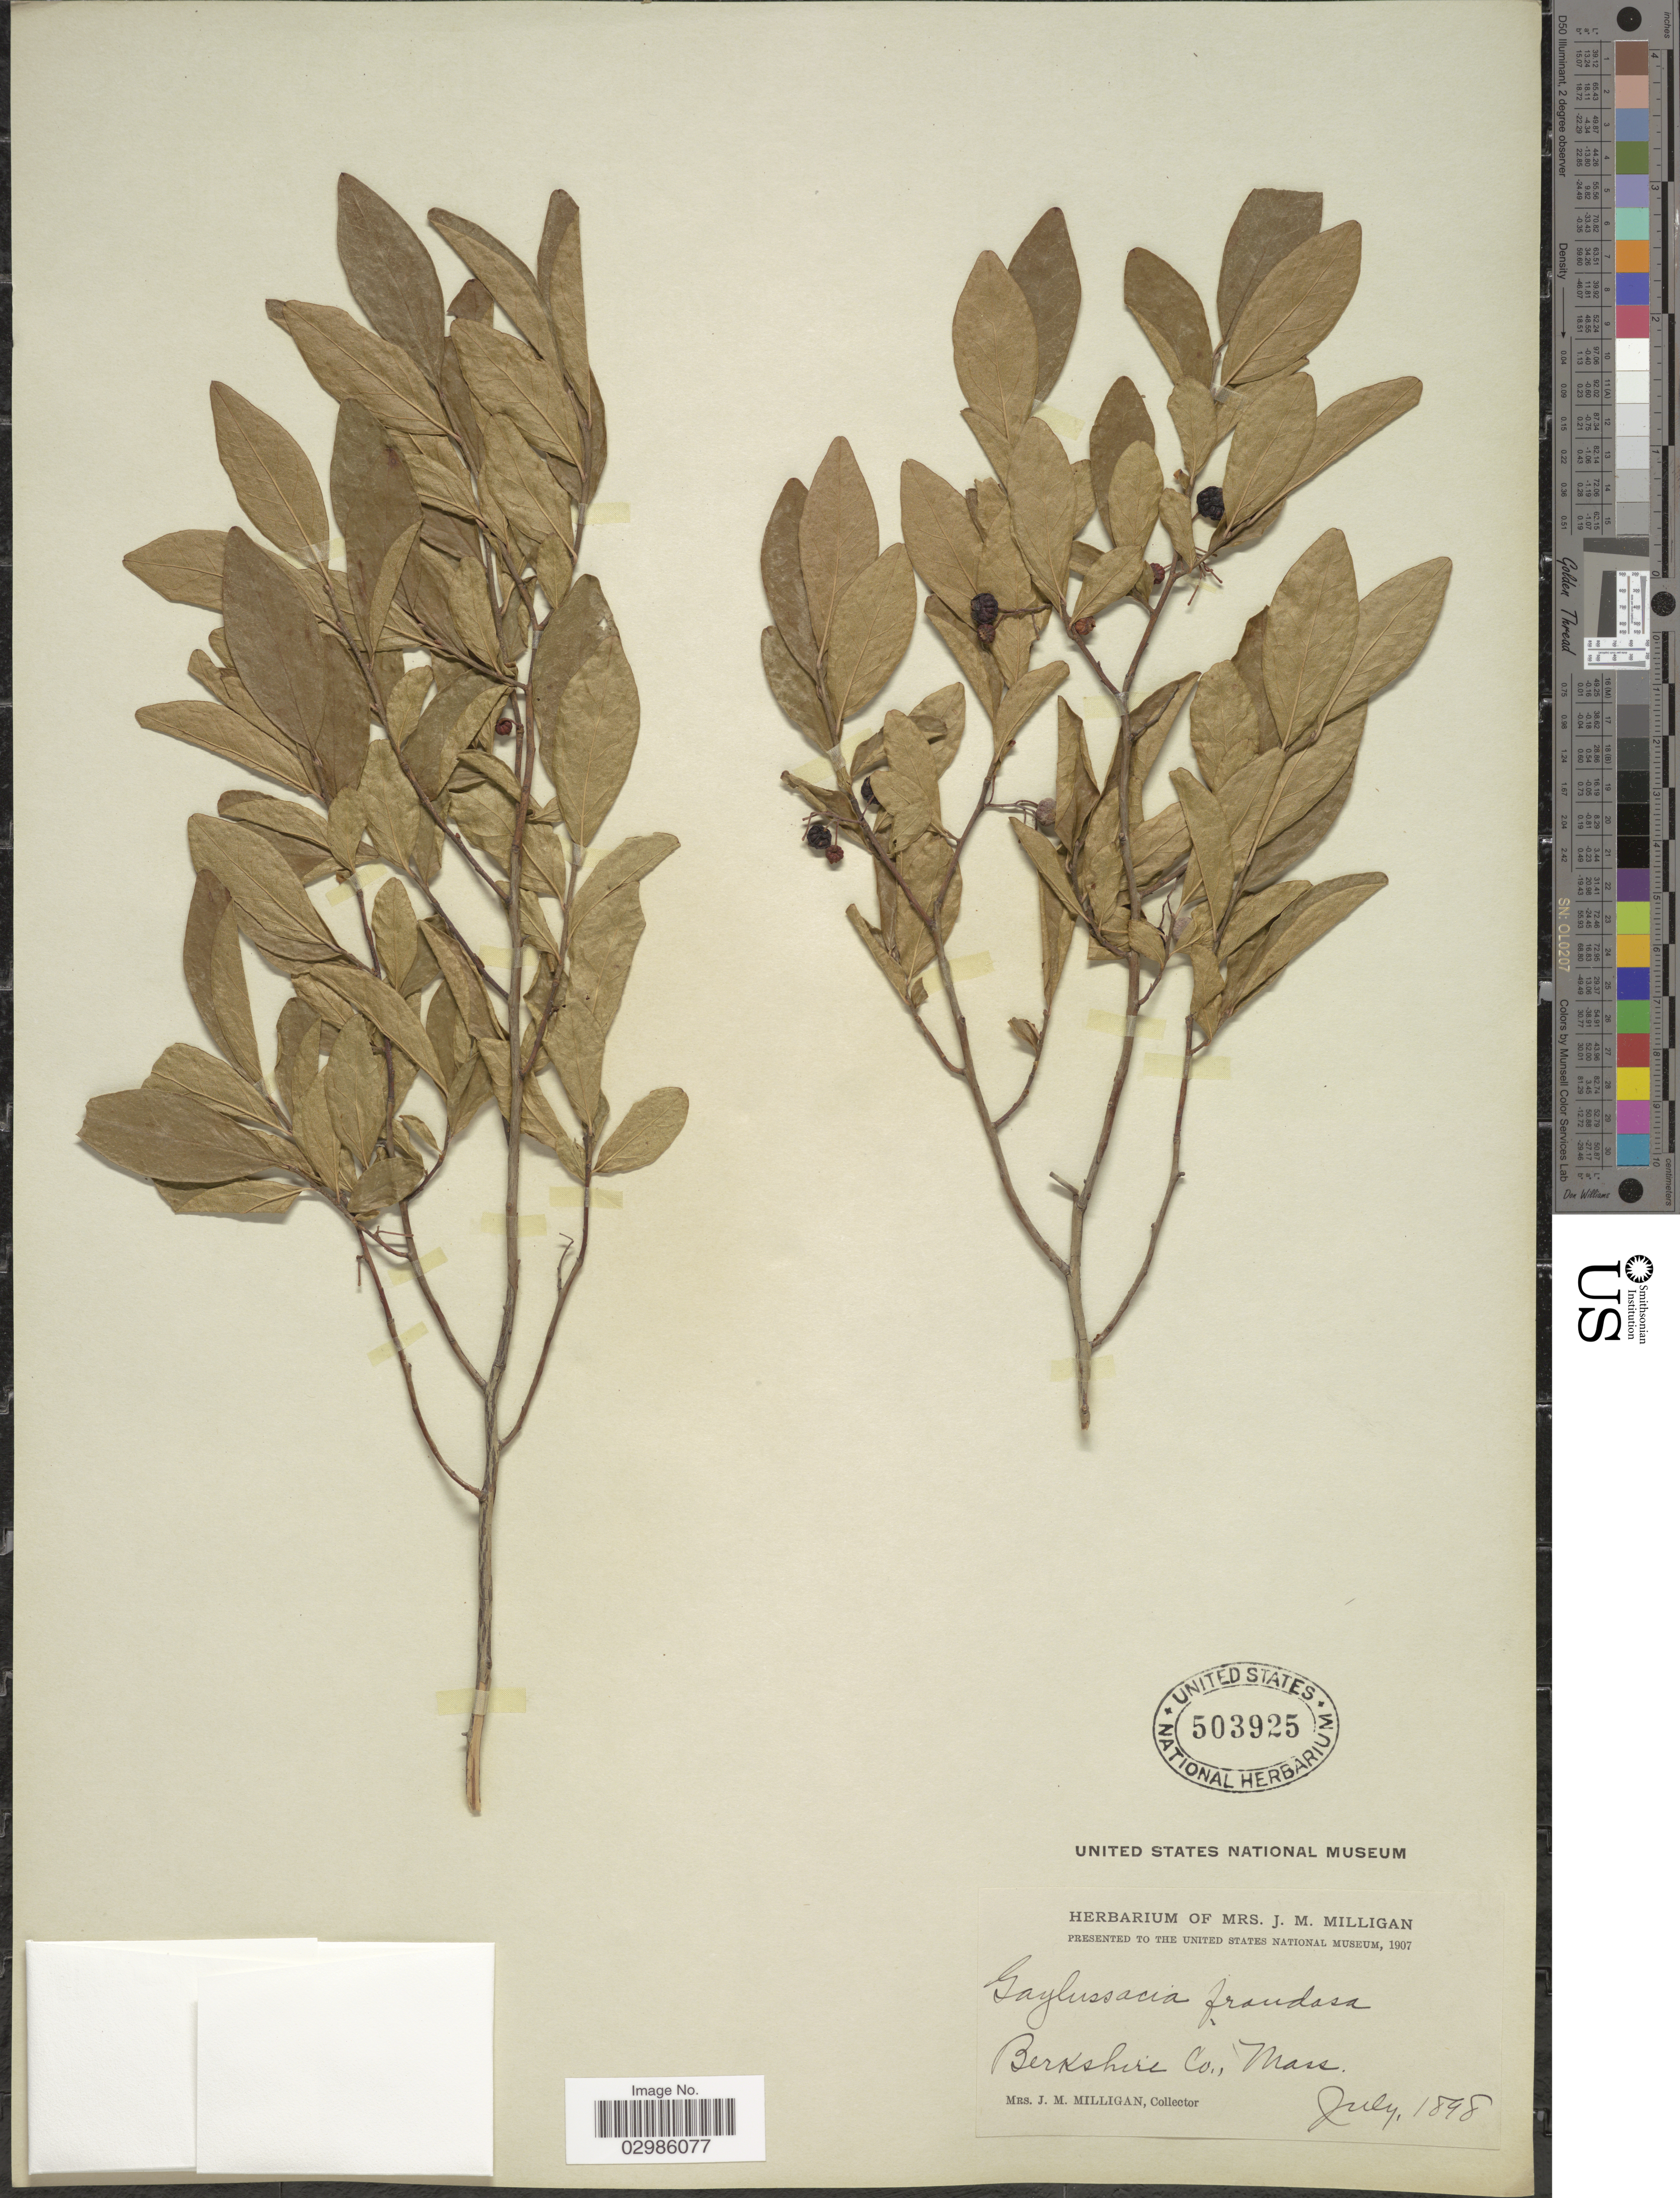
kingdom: Plantae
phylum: Tracheophyta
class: Magnoliopsida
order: Ericales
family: Ericaceae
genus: Gaylussacia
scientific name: Gaylussacia baccata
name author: (Wangenh.) K. Koch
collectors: J. Milligan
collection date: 1898-07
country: United States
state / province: Massachusetts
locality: Berkshire Co.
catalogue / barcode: US 503925